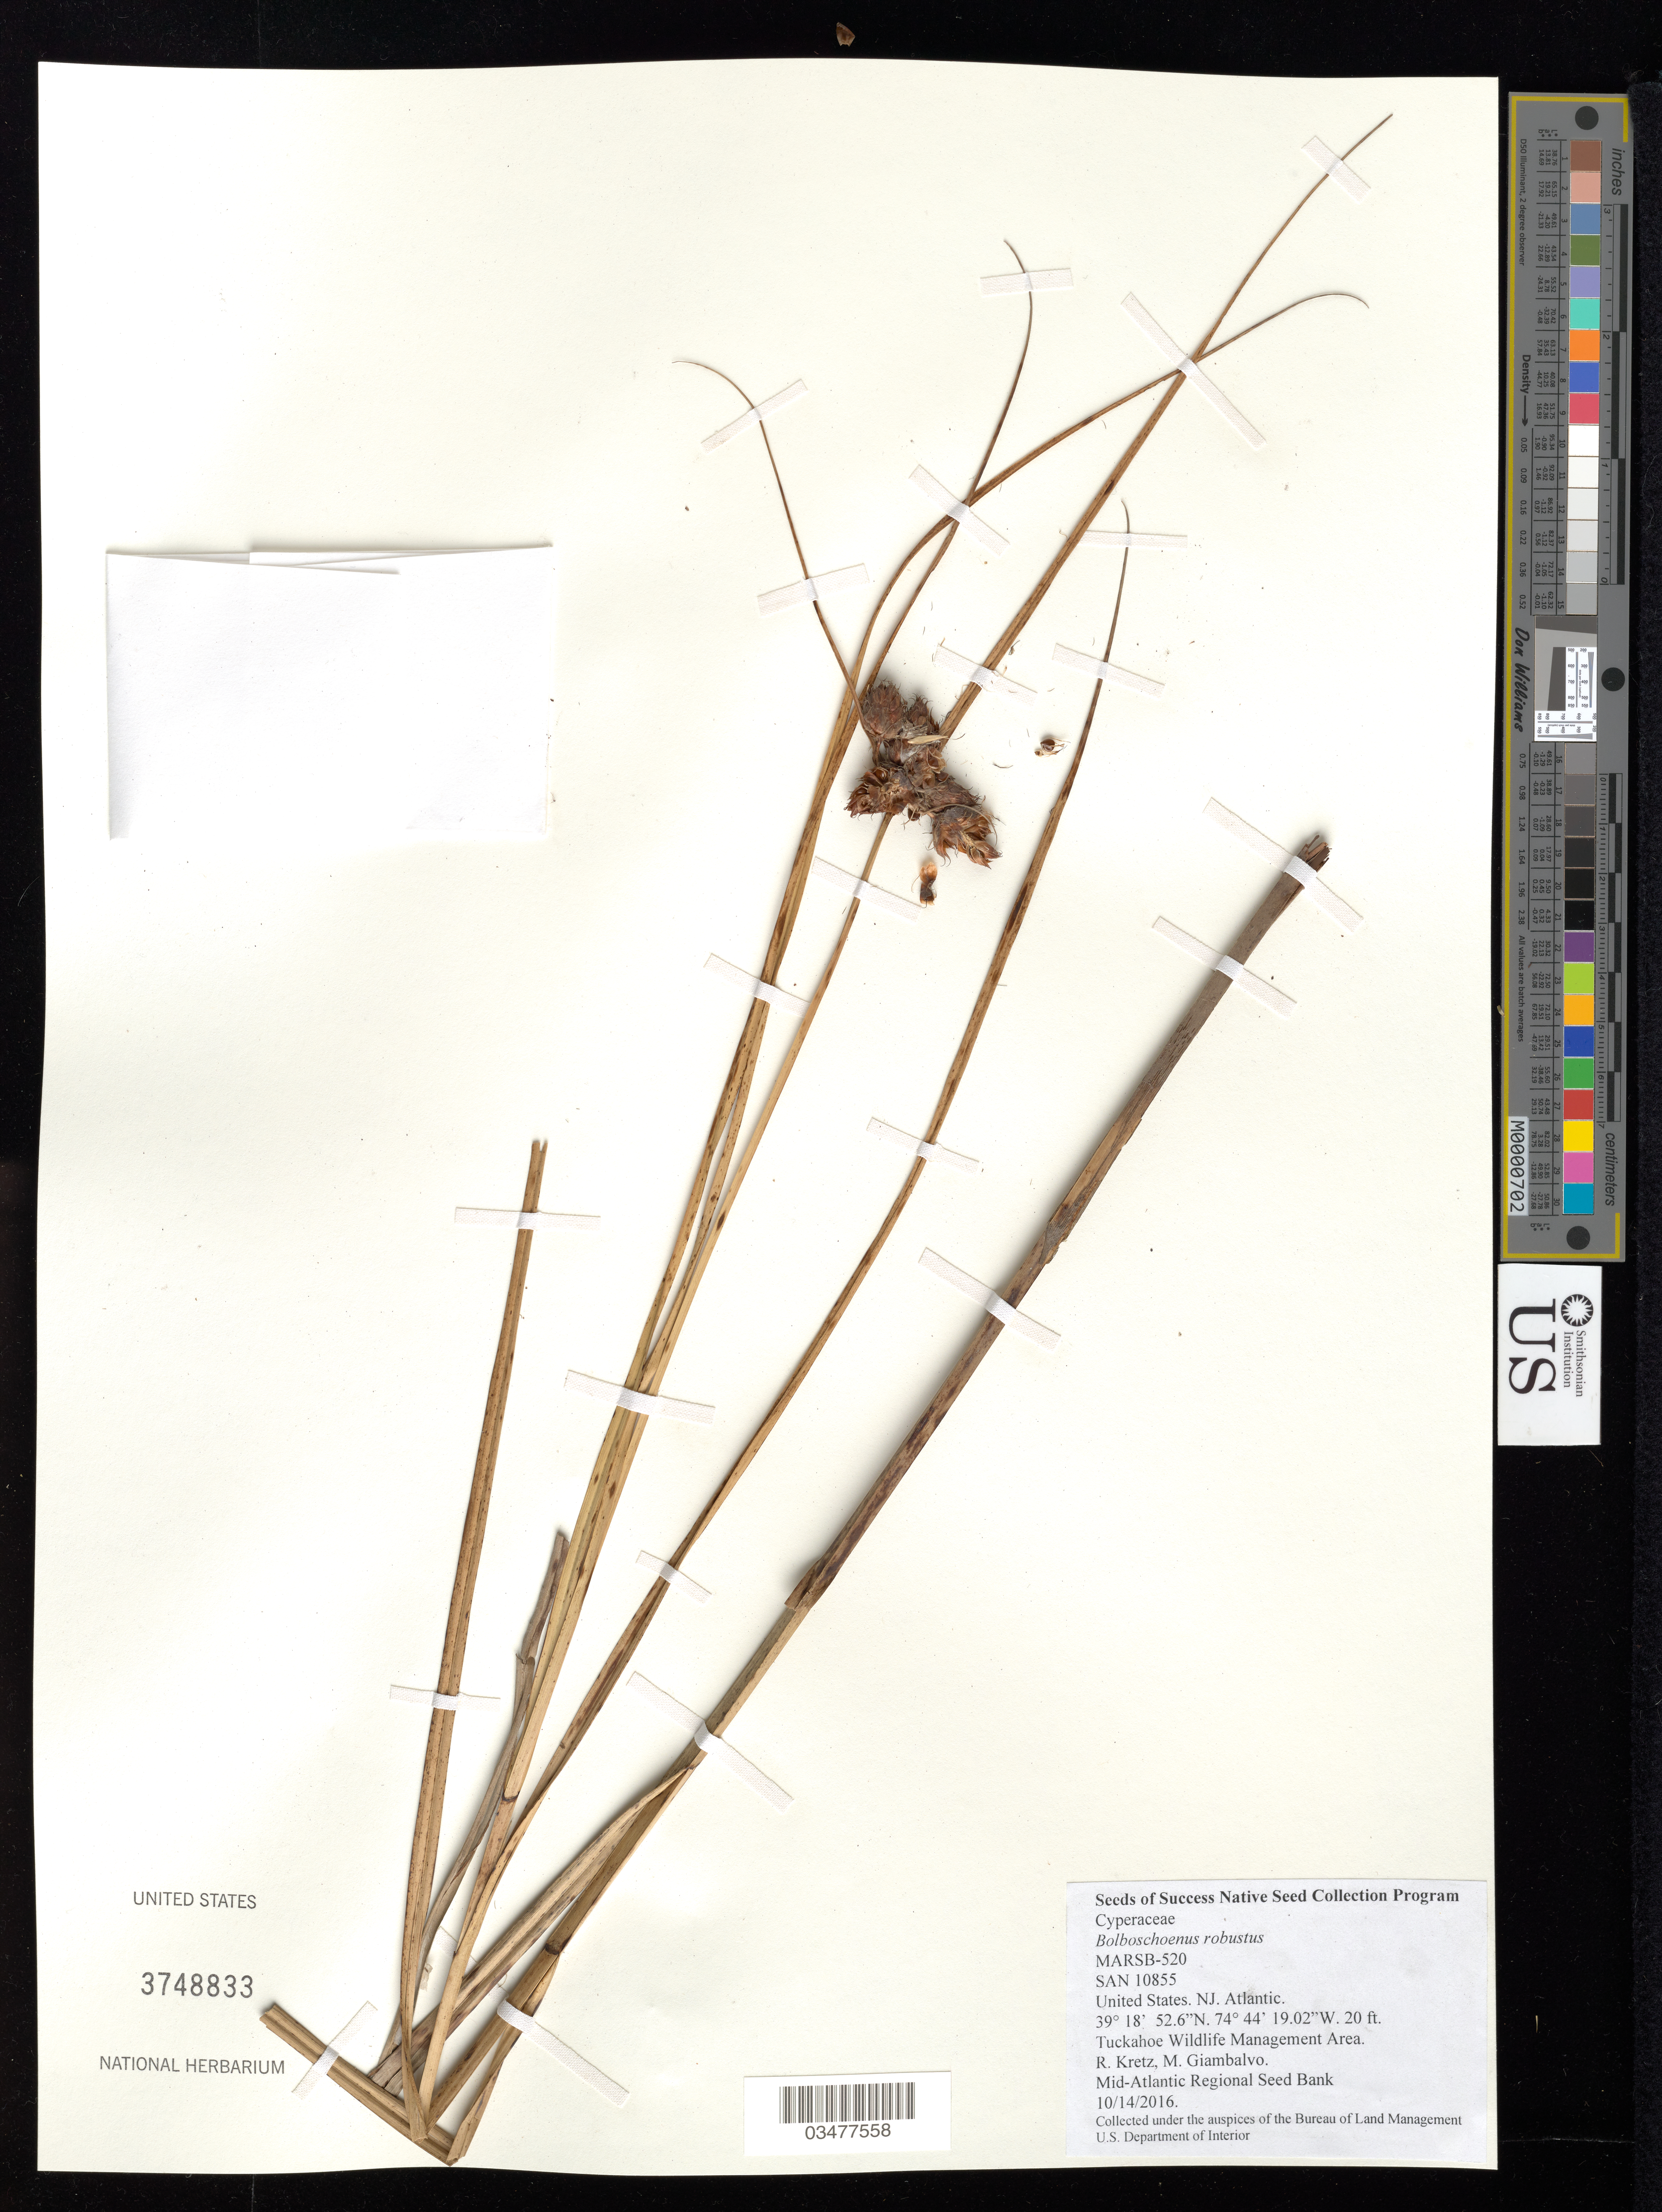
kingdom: Plantae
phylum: Tracheophyta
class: Liliopsida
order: Poales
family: Cyperaceae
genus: Bolboschoenus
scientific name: Bolboschoenus robustus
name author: (Pursh) Soják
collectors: R. Kretz & M. Giambalvo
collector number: MARSB-520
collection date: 2016-10-14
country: United States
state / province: New Jersey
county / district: Atlantic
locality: Tuckahoe Wildlife Management Area,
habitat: Tidal salt marsh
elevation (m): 6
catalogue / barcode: US 3748833